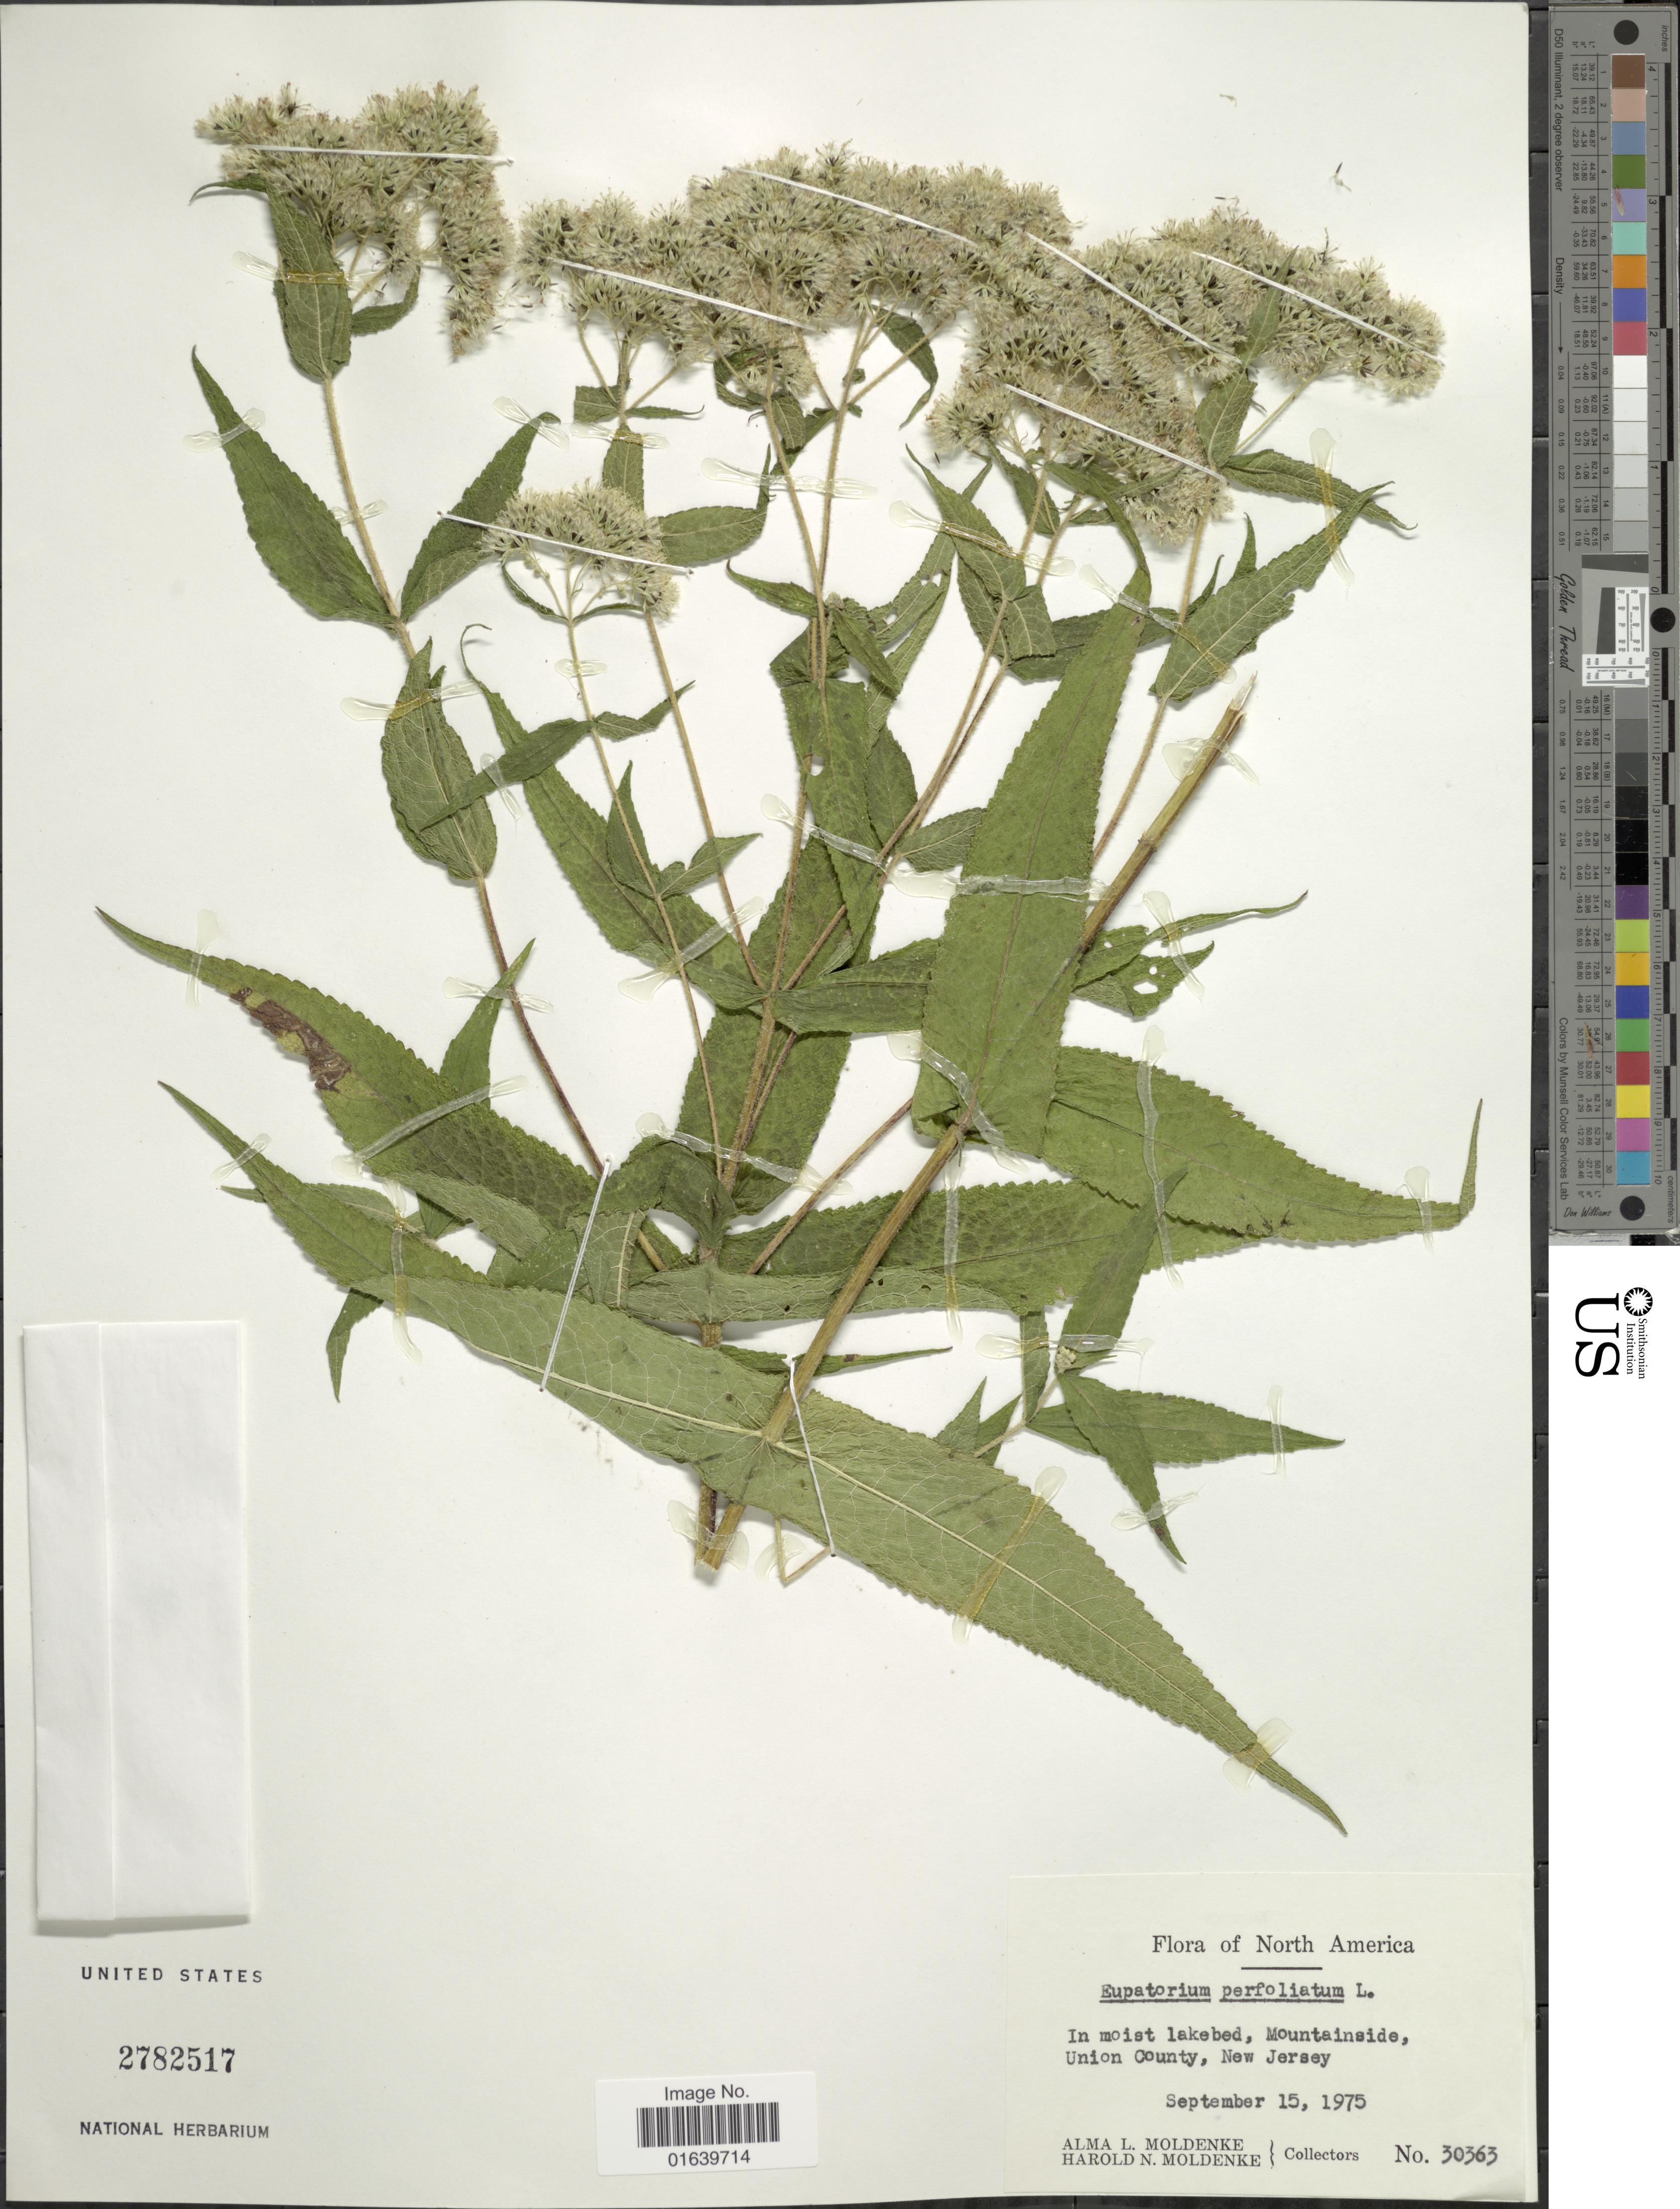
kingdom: Plantae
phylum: Tracheophyta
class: Magnoliopsida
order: Asterales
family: Asteraceae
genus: Eupatorium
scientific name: Eupatorium perfoliatum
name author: L.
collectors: A. L. Moldenke & H. N. Moldenke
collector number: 30363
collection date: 1975-09-15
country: United States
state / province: New Jersey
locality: North America, Mountainside, Union County.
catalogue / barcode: US 2782517